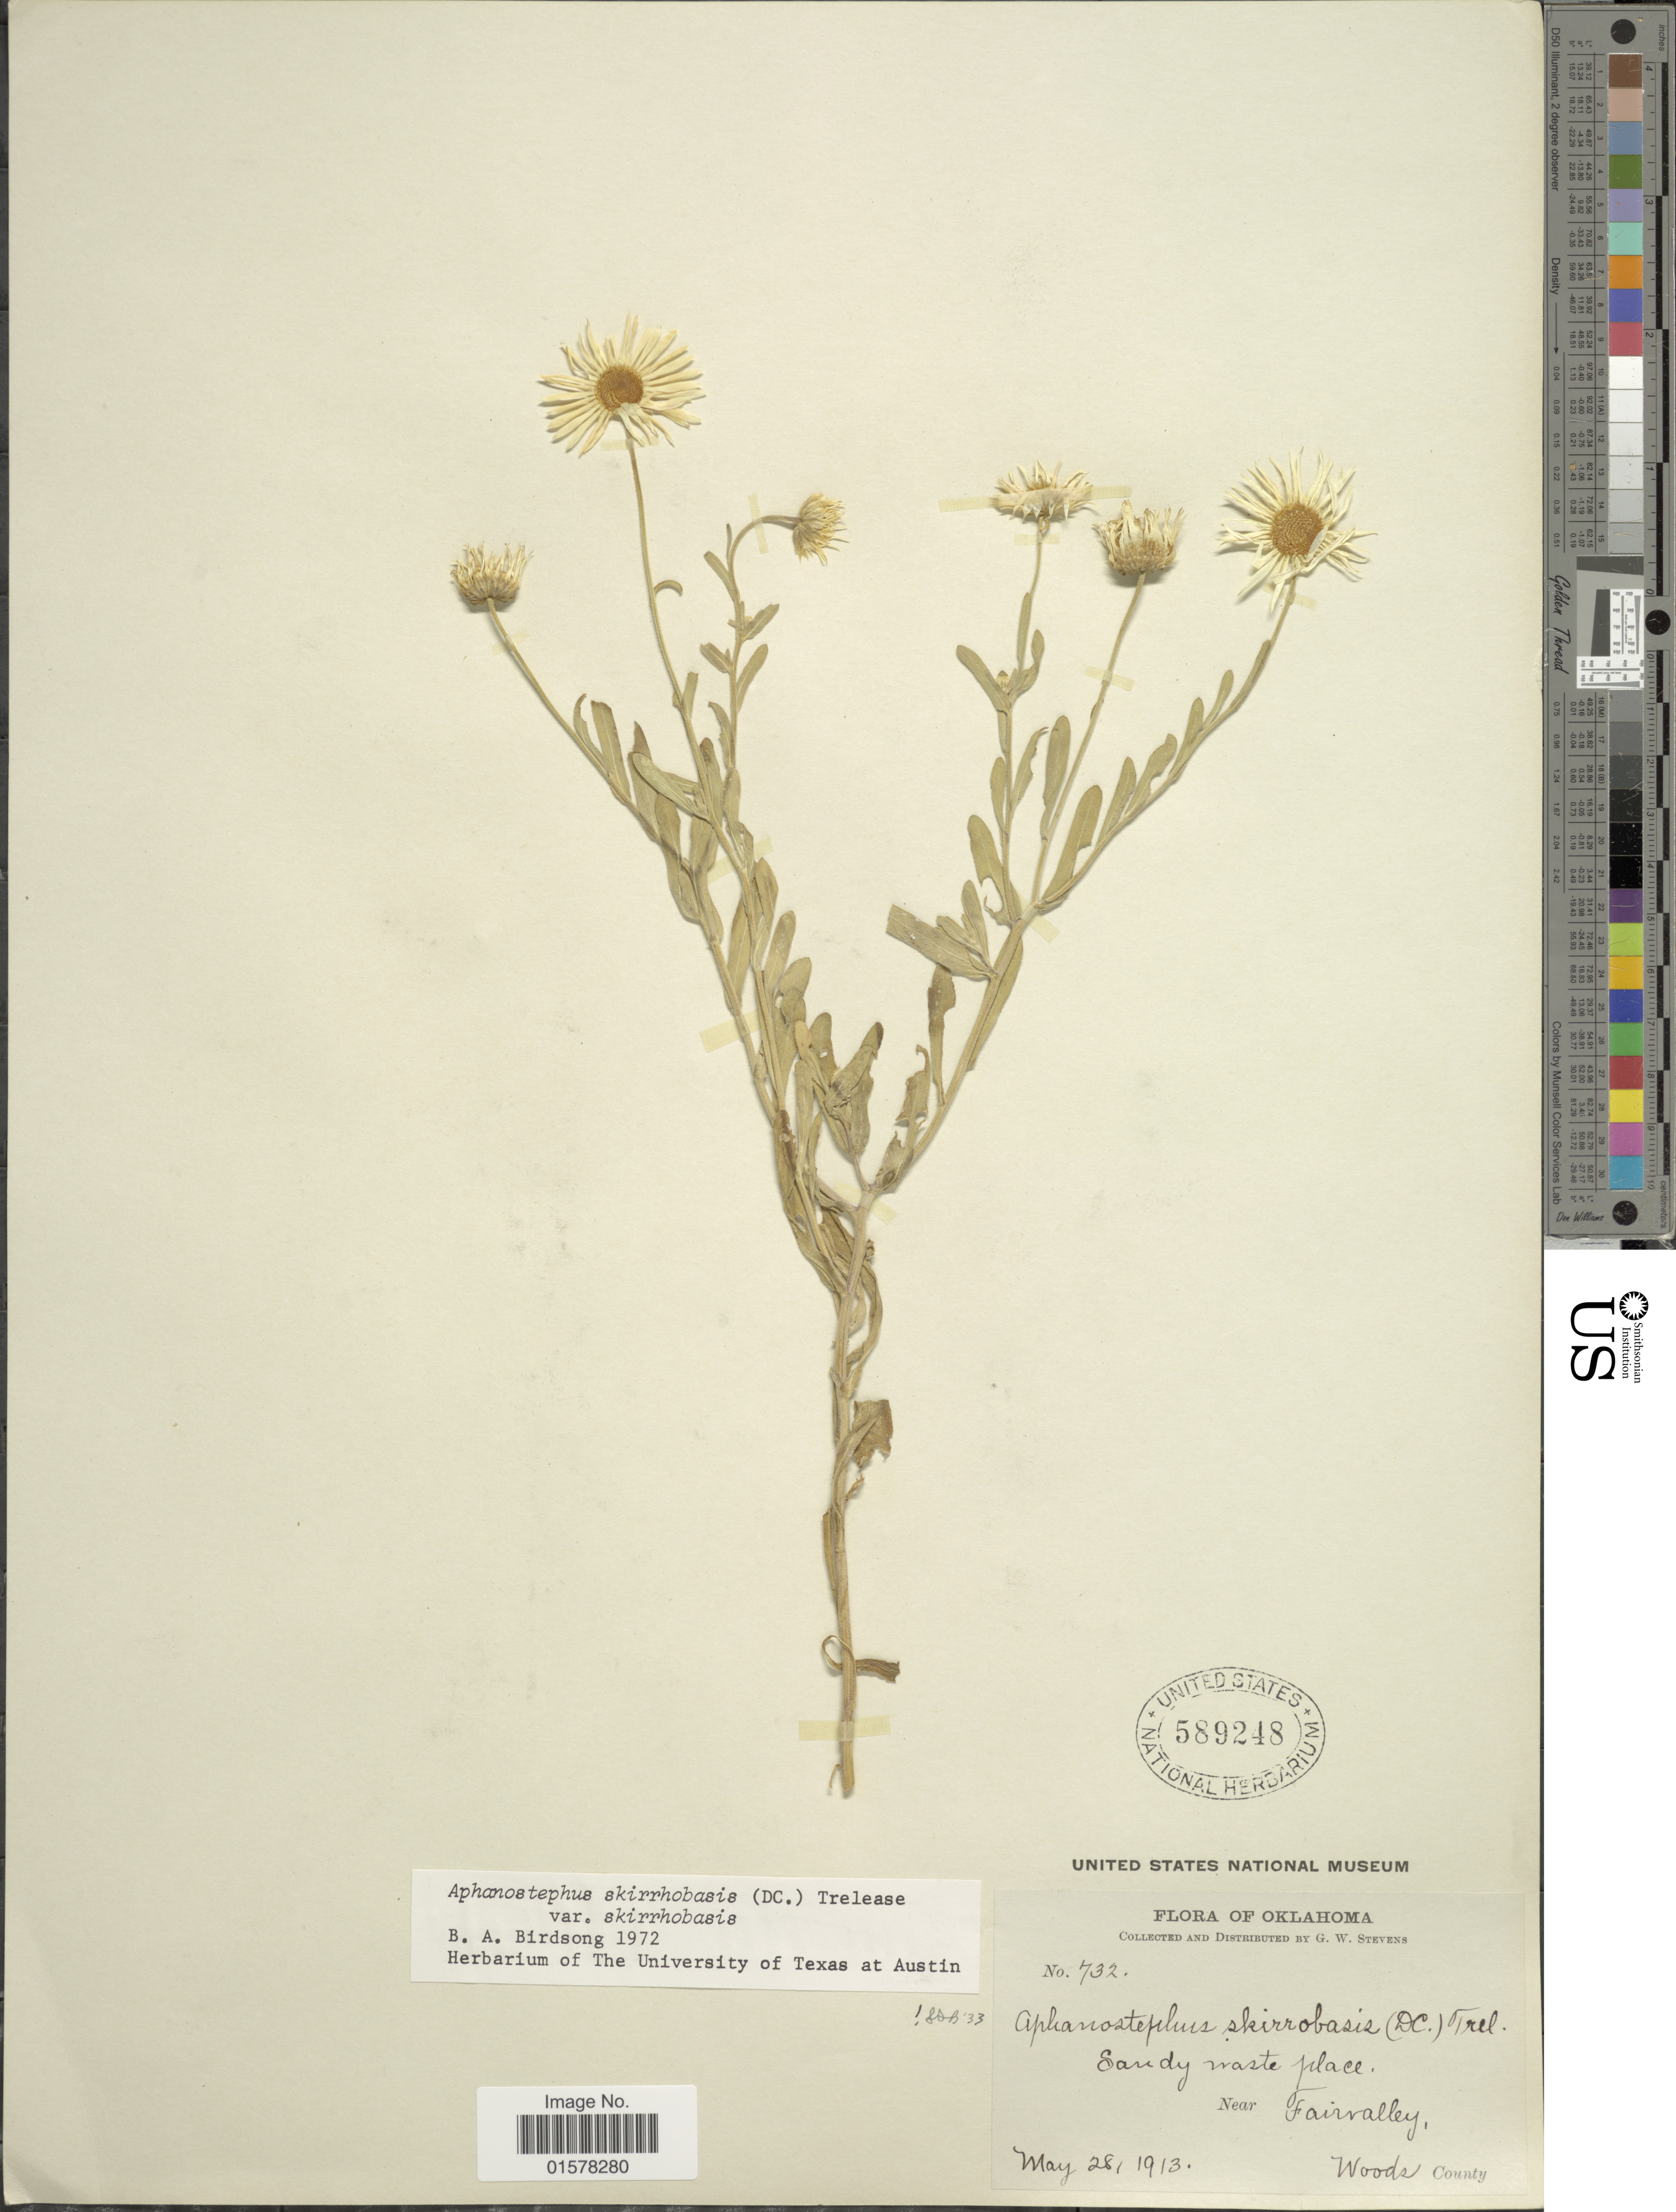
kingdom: Plantae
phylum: Tracheophyta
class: Magnoliopsida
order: Asterales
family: Asteraceae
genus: Aphanostephus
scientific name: Aphanostephus skirrhobasis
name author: (DC.) Trel. ex Coville & Branner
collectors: G. W. Stevens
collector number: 732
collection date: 1913-05-28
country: United States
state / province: Oklahoma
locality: Oklahoma. Sandy waste place. Near Fairvalley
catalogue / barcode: US 589248